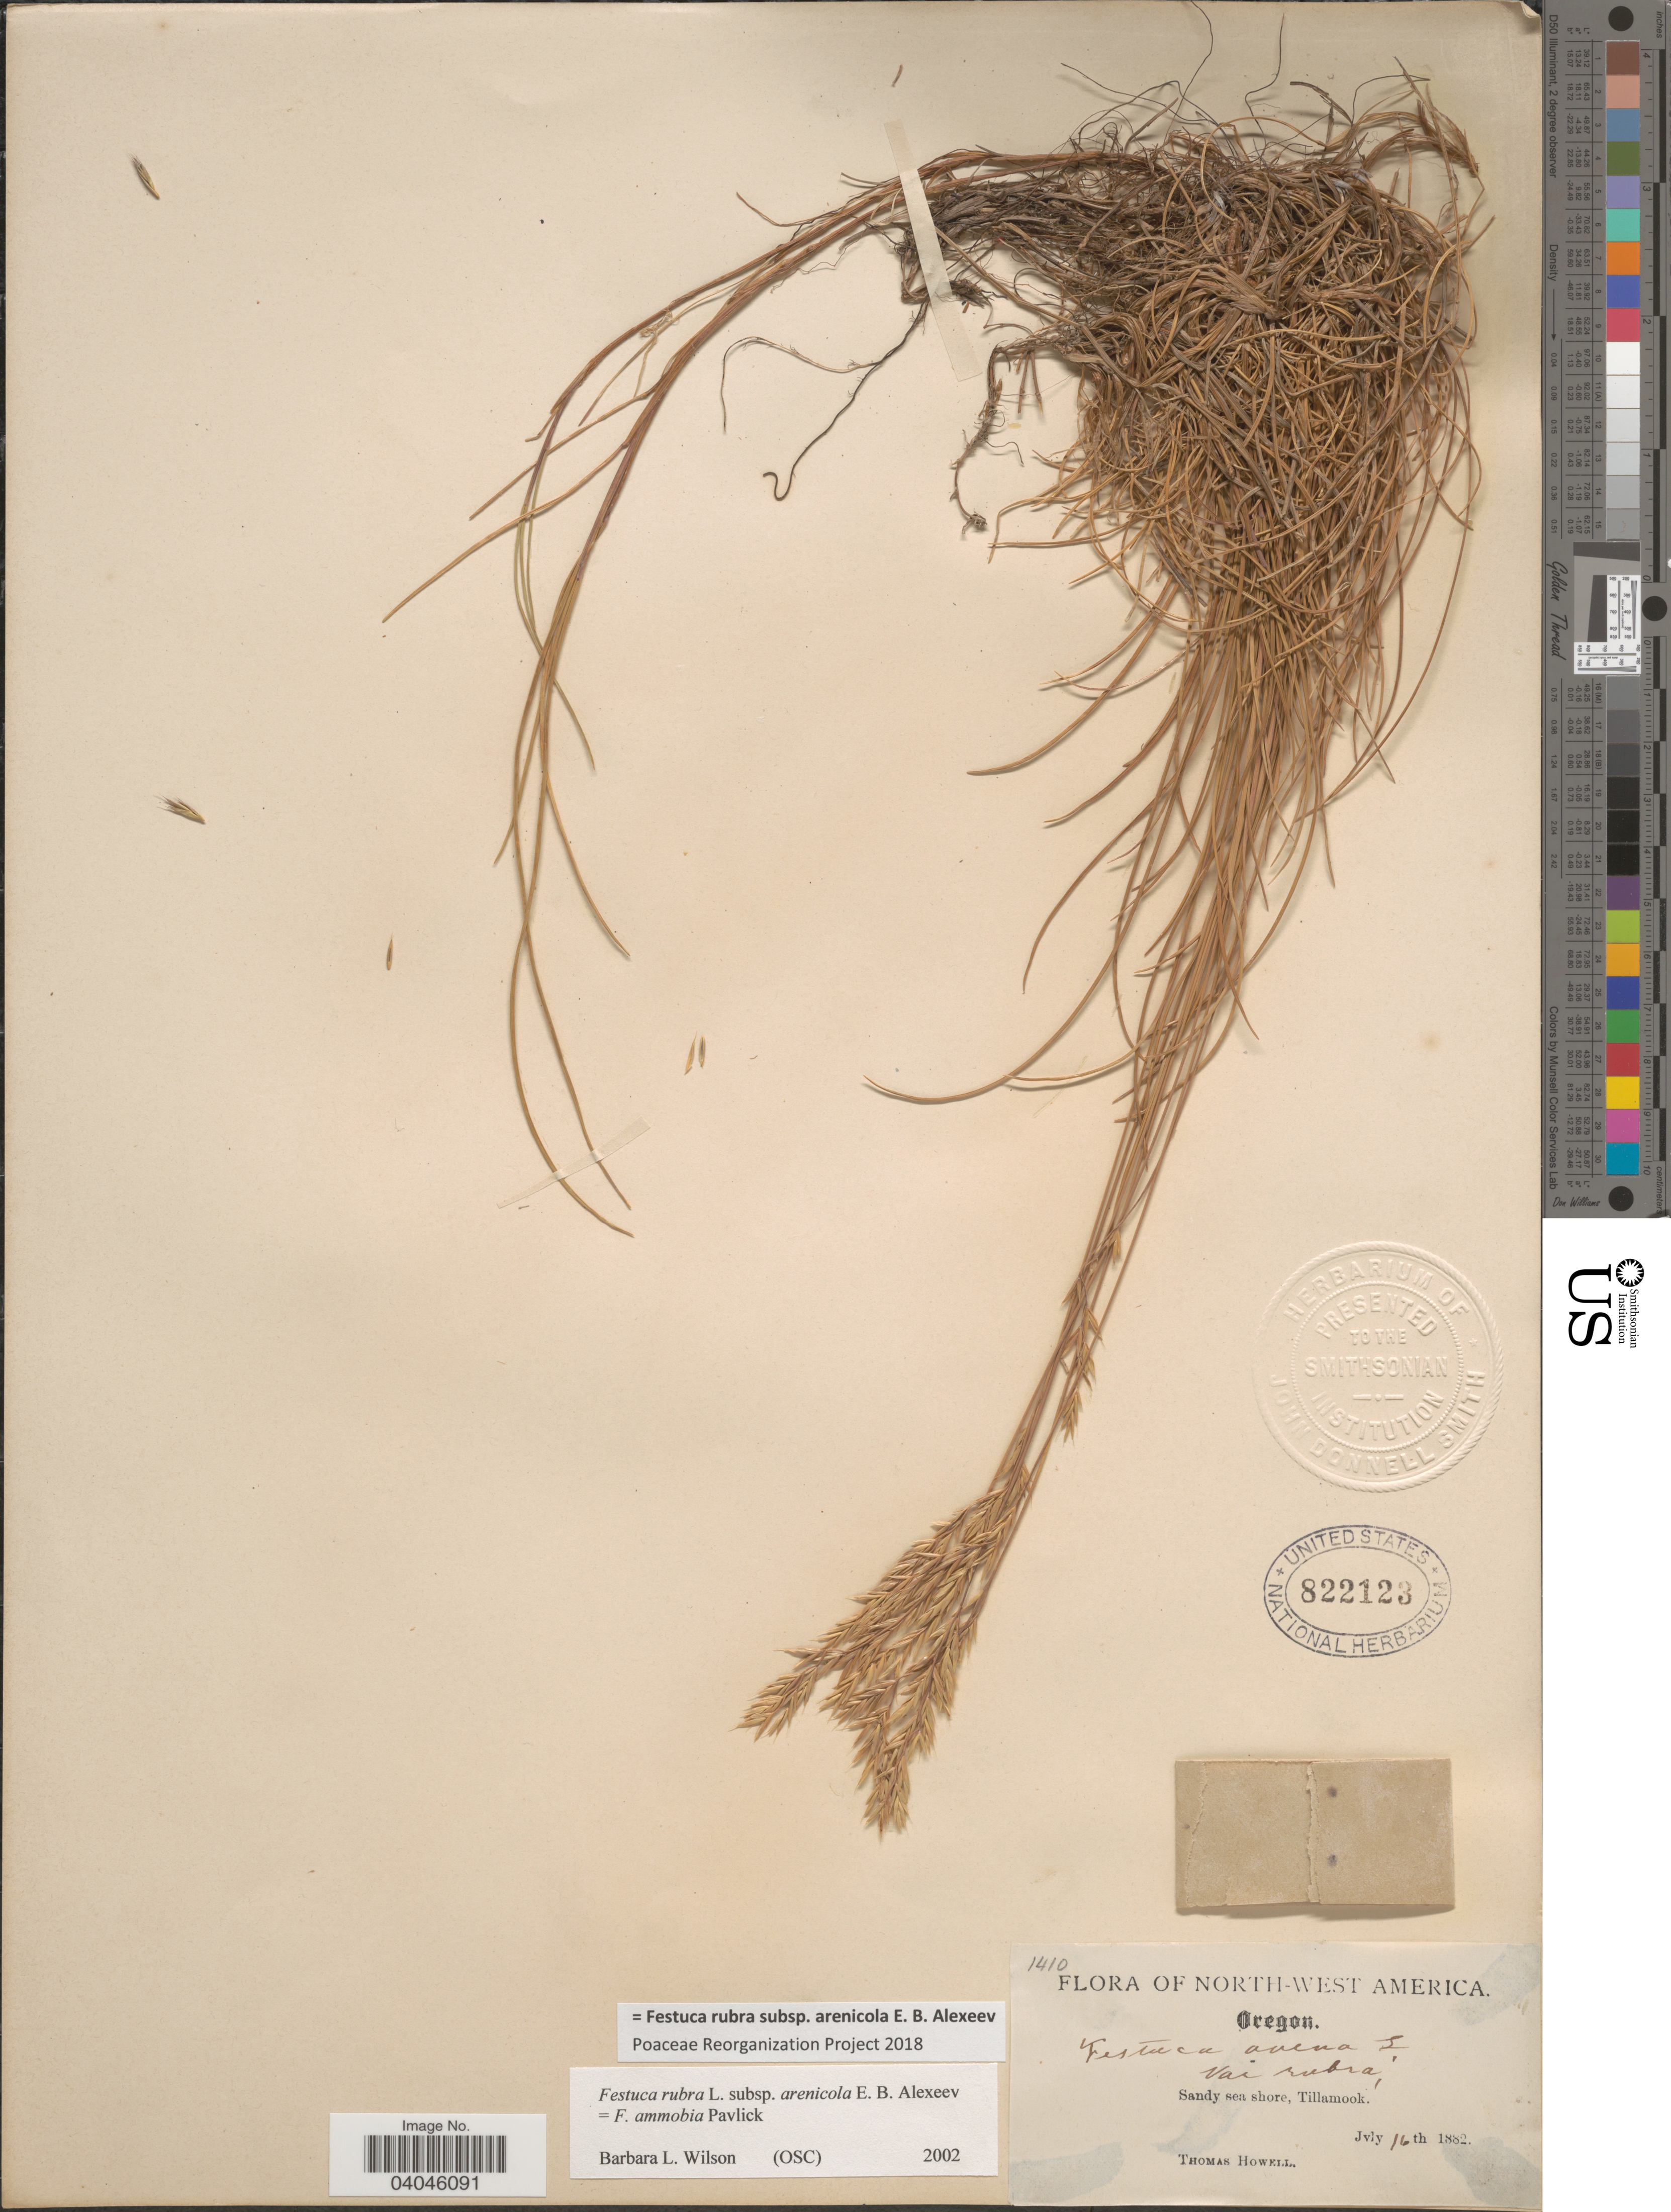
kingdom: Plantae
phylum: Tracheophyta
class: Liliopsida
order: Poales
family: Poaceae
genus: Festuca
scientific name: Festuca rubra subsp. arenicola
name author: E.B. Alexeev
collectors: T. Howell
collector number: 1410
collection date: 1882-07-16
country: United States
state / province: Oregon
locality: North-West America. Sandy sea shore, Tillamook.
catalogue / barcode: US 822123